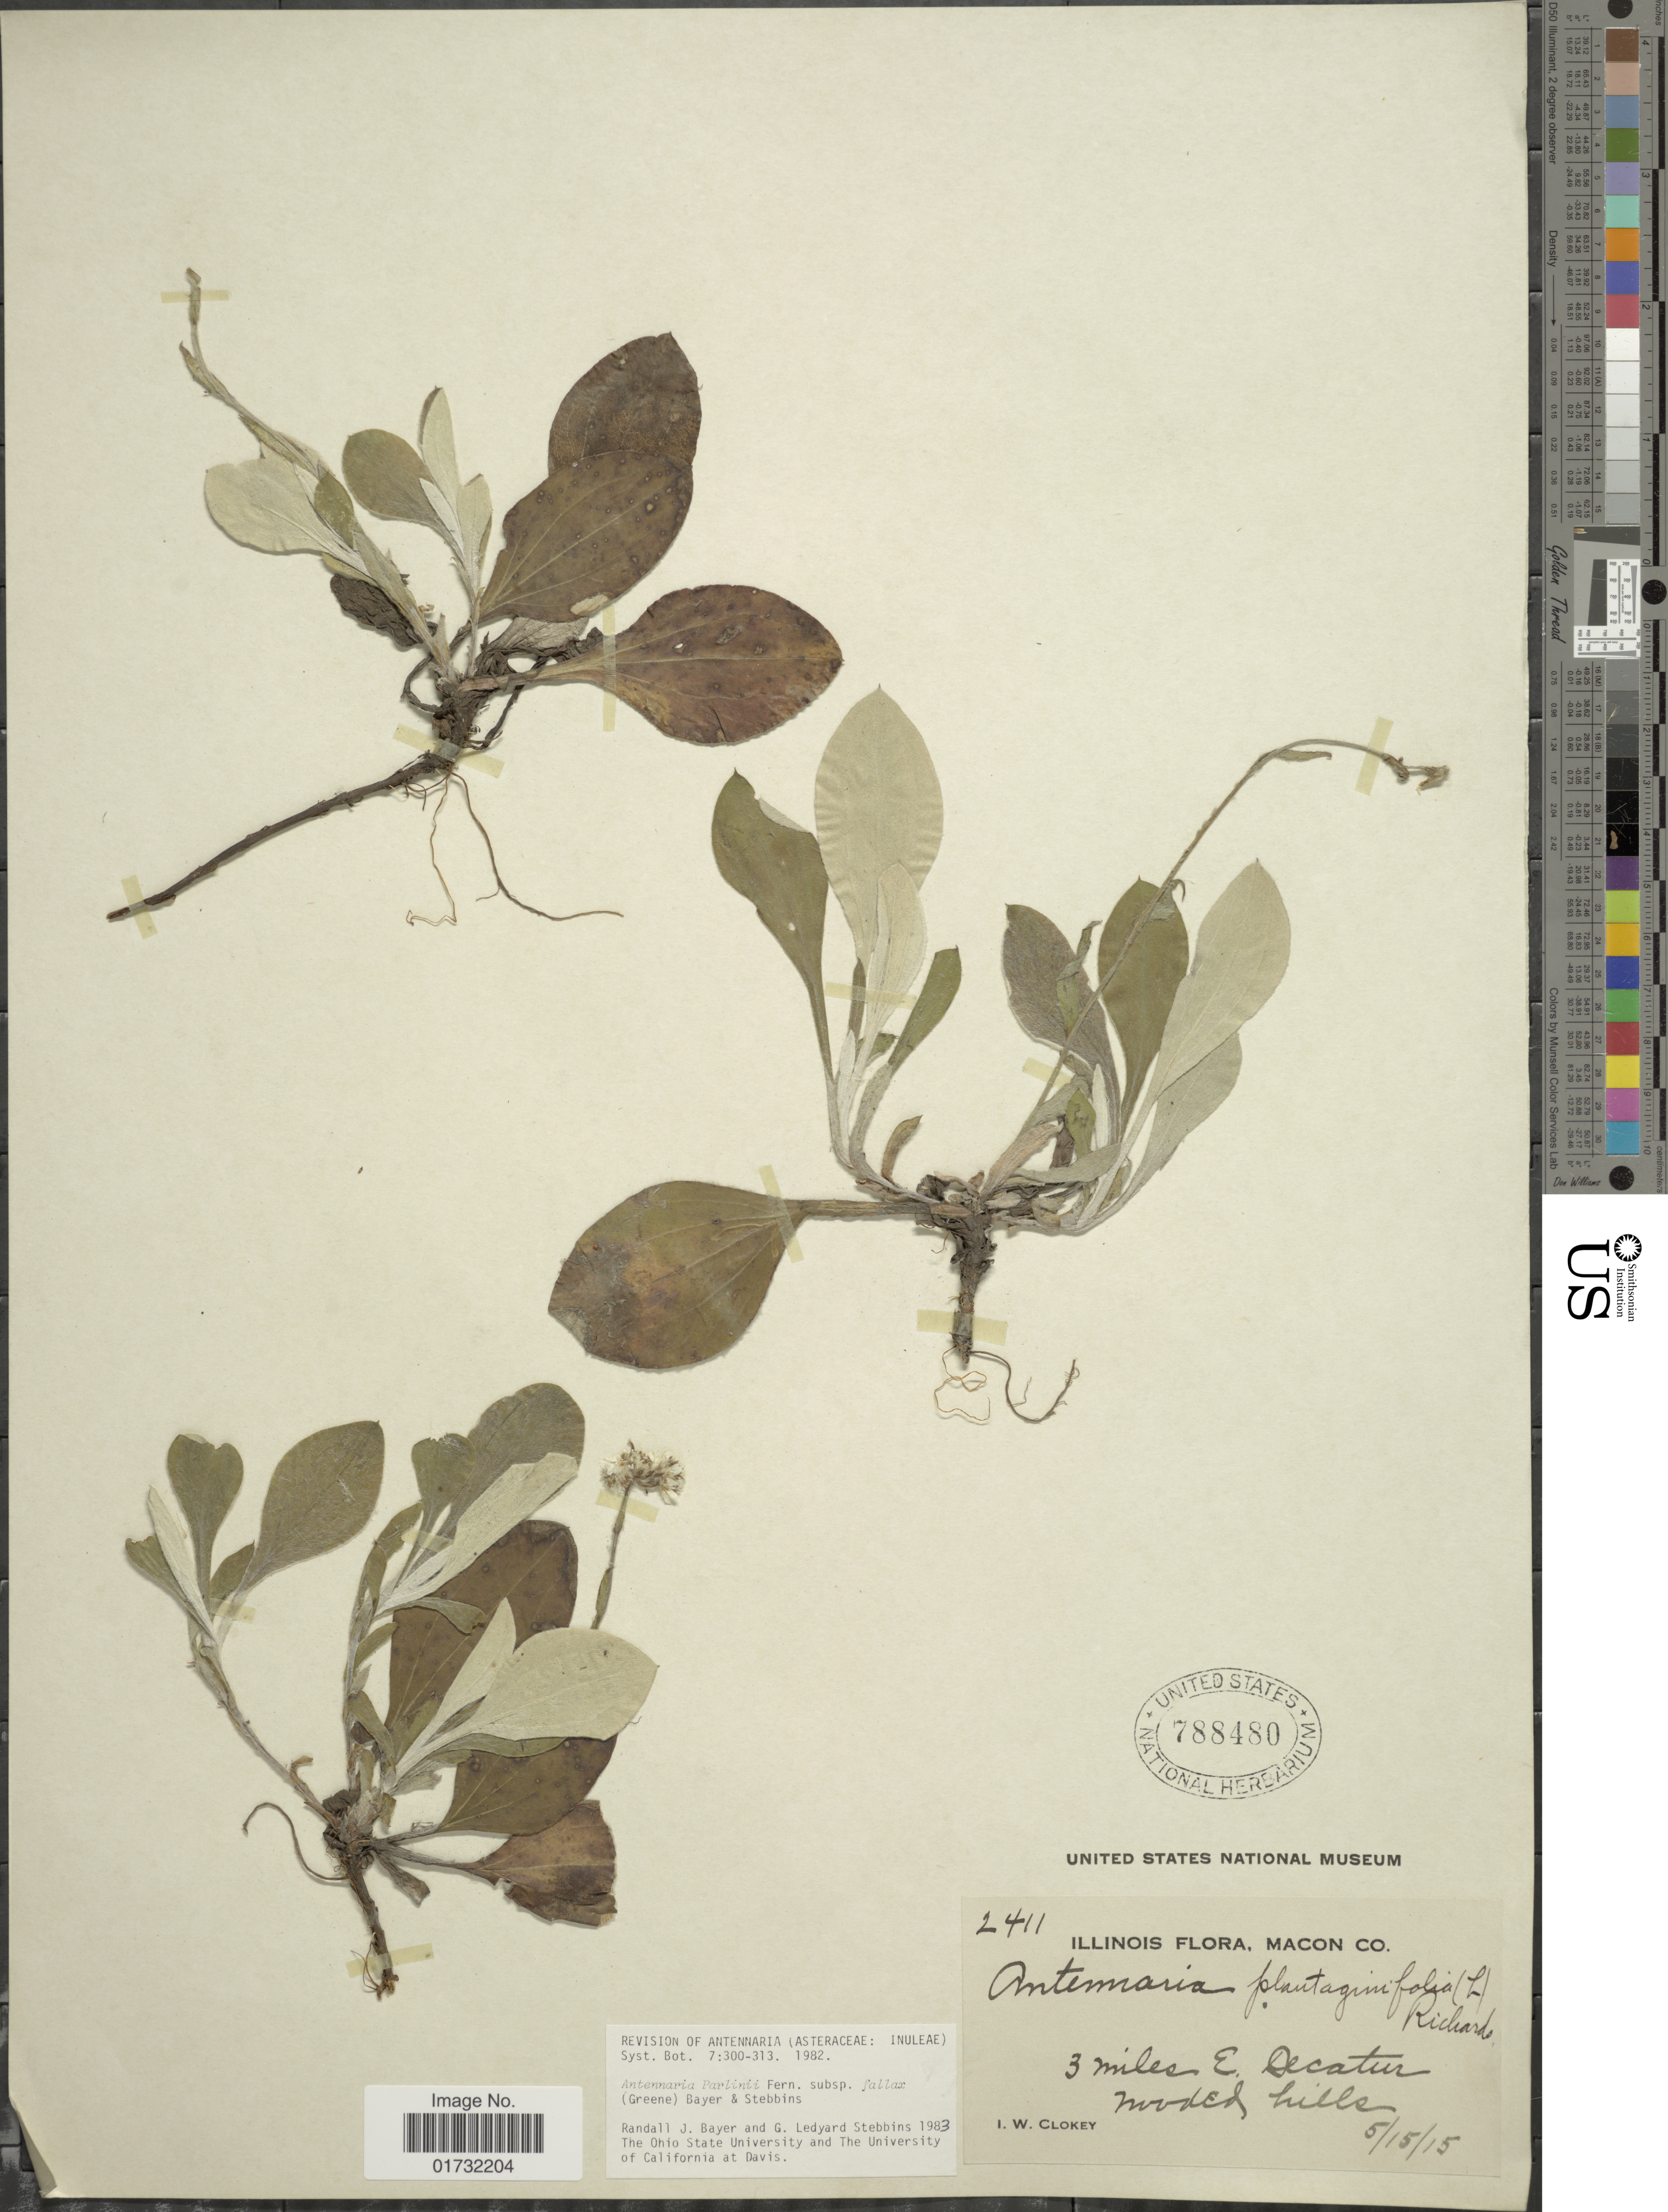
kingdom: Plantae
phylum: Tracheophyta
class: Magnoliopsida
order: Asterales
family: Asteraceae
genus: Antennaria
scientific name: Antennaria parlinii subsp. fallax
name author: (Greene) R.J. Bayer & Stebbins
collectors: I. W. Clokey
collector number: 2411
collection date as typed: Transcribed d/m/y: 15/5/15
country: United States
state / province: Illinois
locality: Macon Co. 3 miles E. Decatur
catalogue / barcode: US 788480